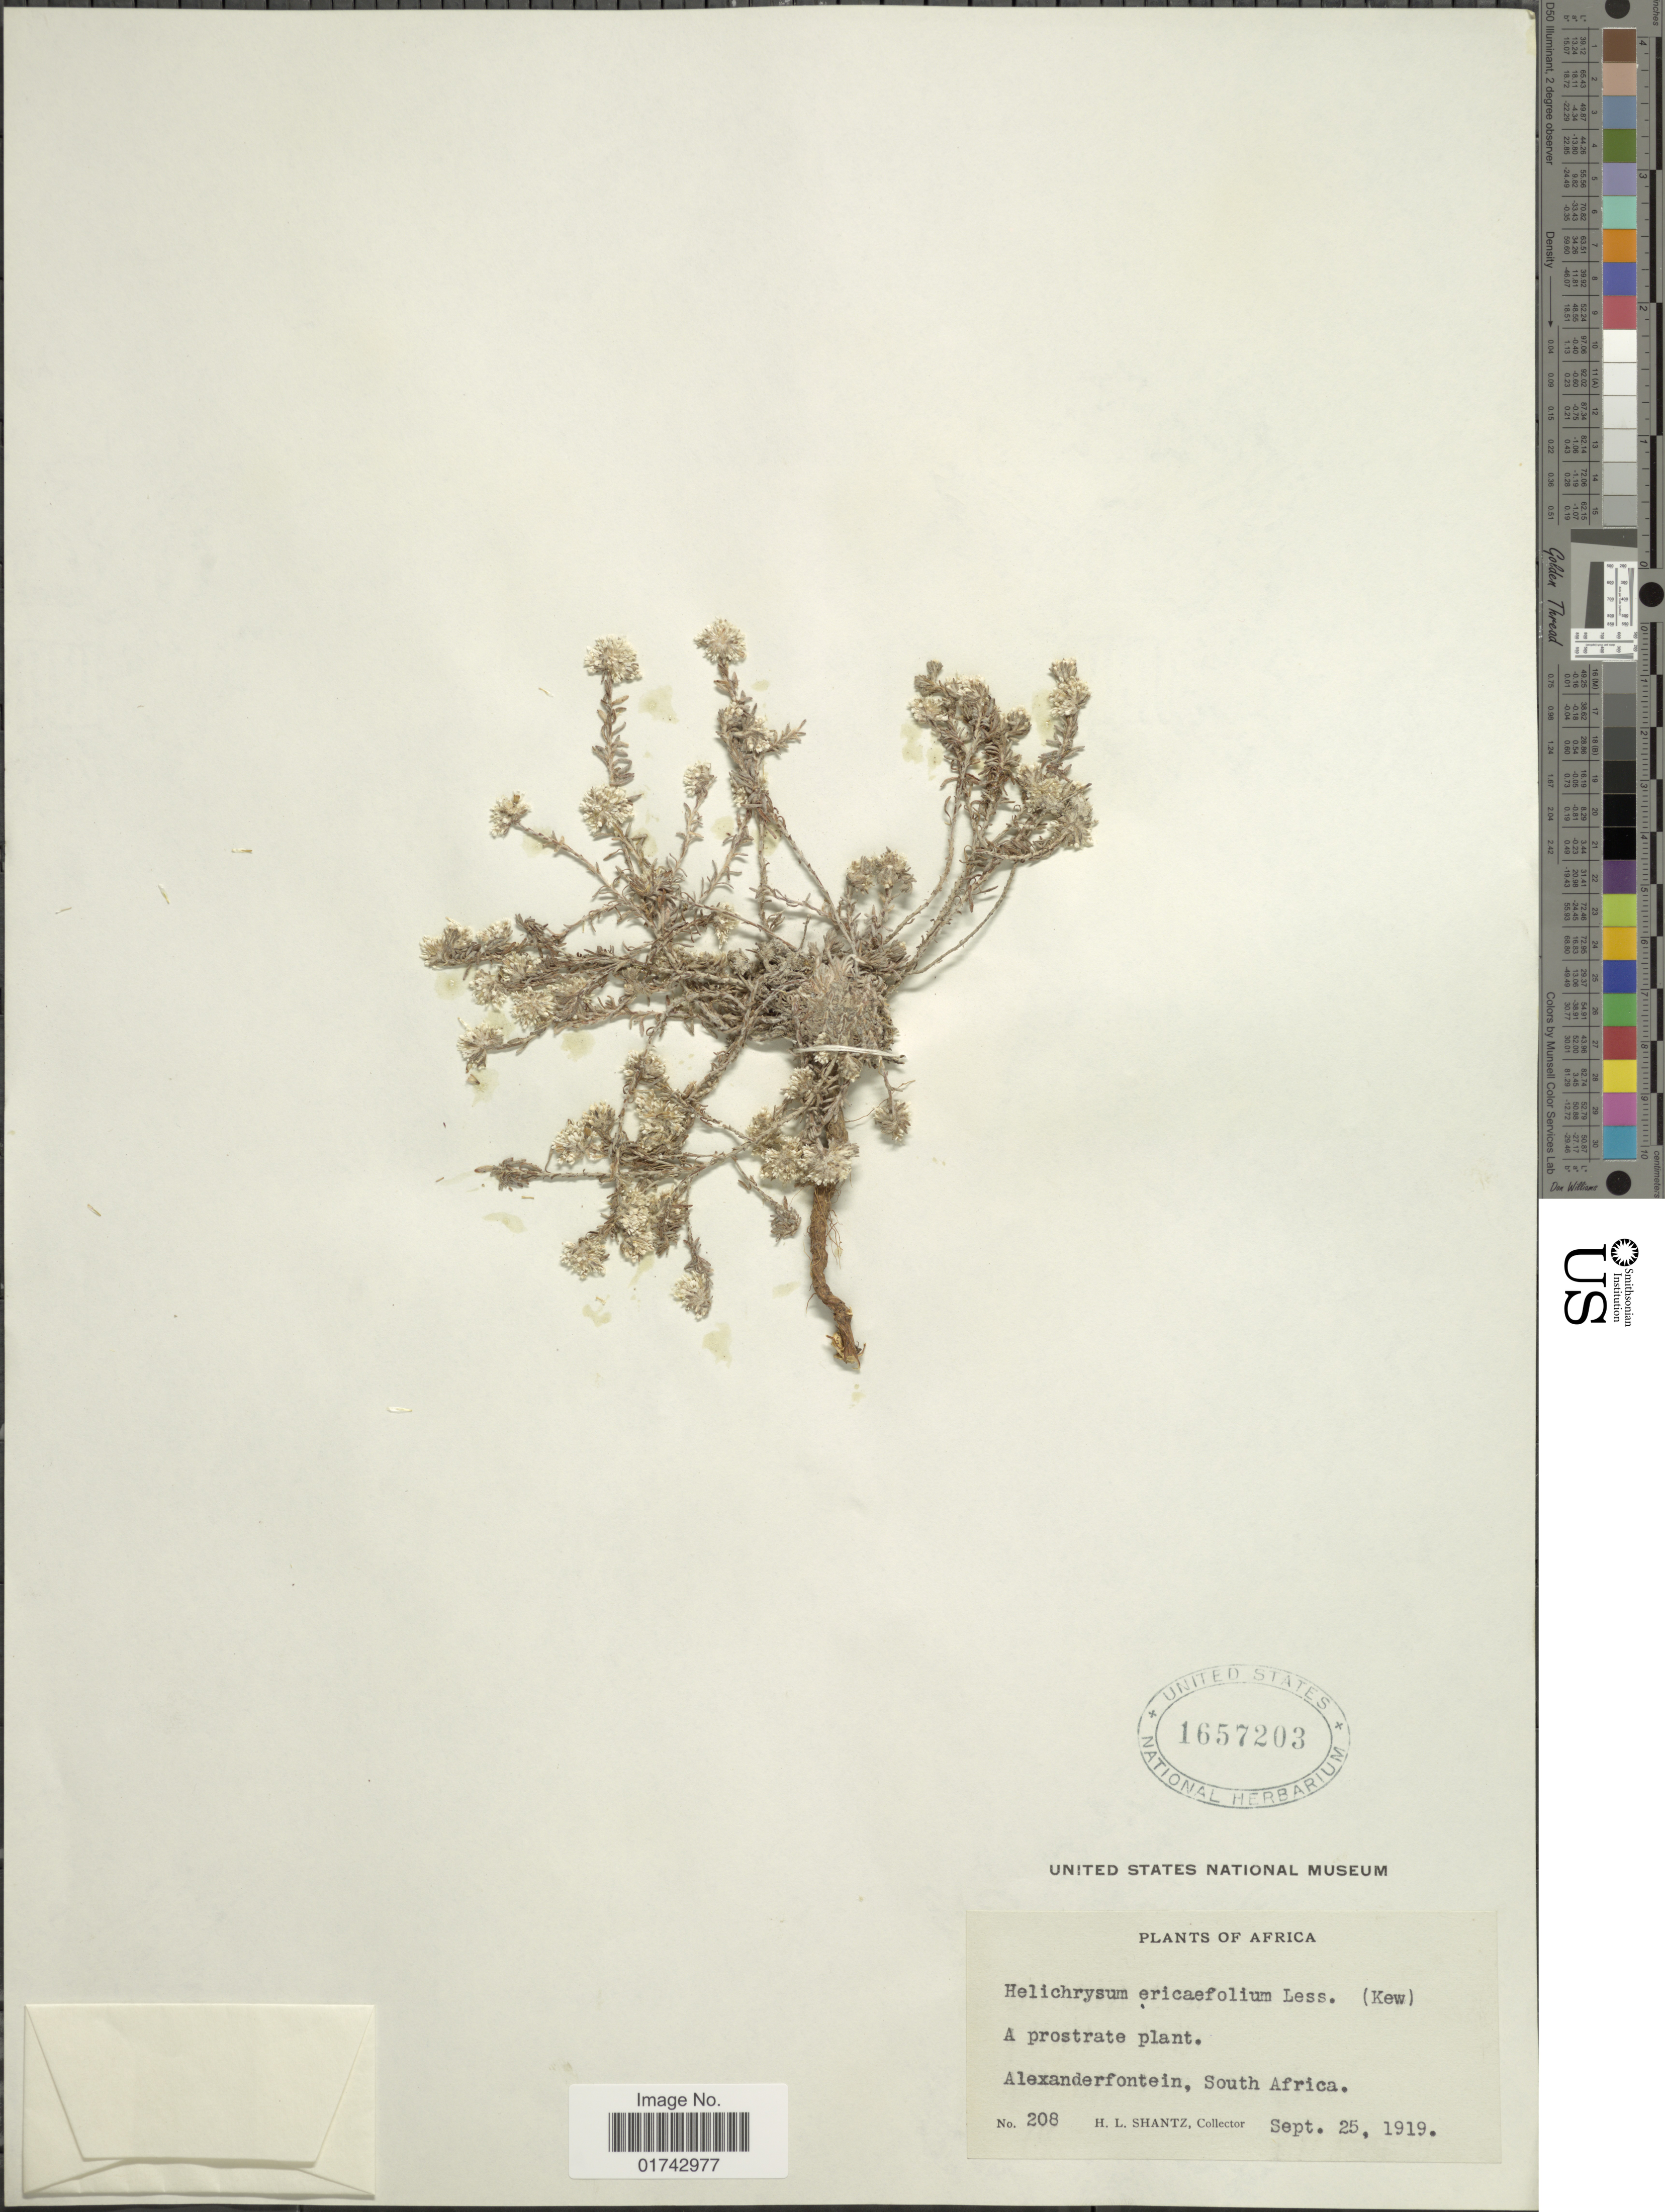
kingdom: Plantae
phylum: Tracheophyta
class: Magnoliopsida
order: Asterales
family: Asteraceae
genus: Helichrysum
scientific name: Helichrysum ericafolium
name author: Baker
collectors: H. Shantz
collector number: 208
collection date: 1919-09-25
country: South Africa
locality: Alexanderfontein, South Africa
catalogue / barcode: US 1657203